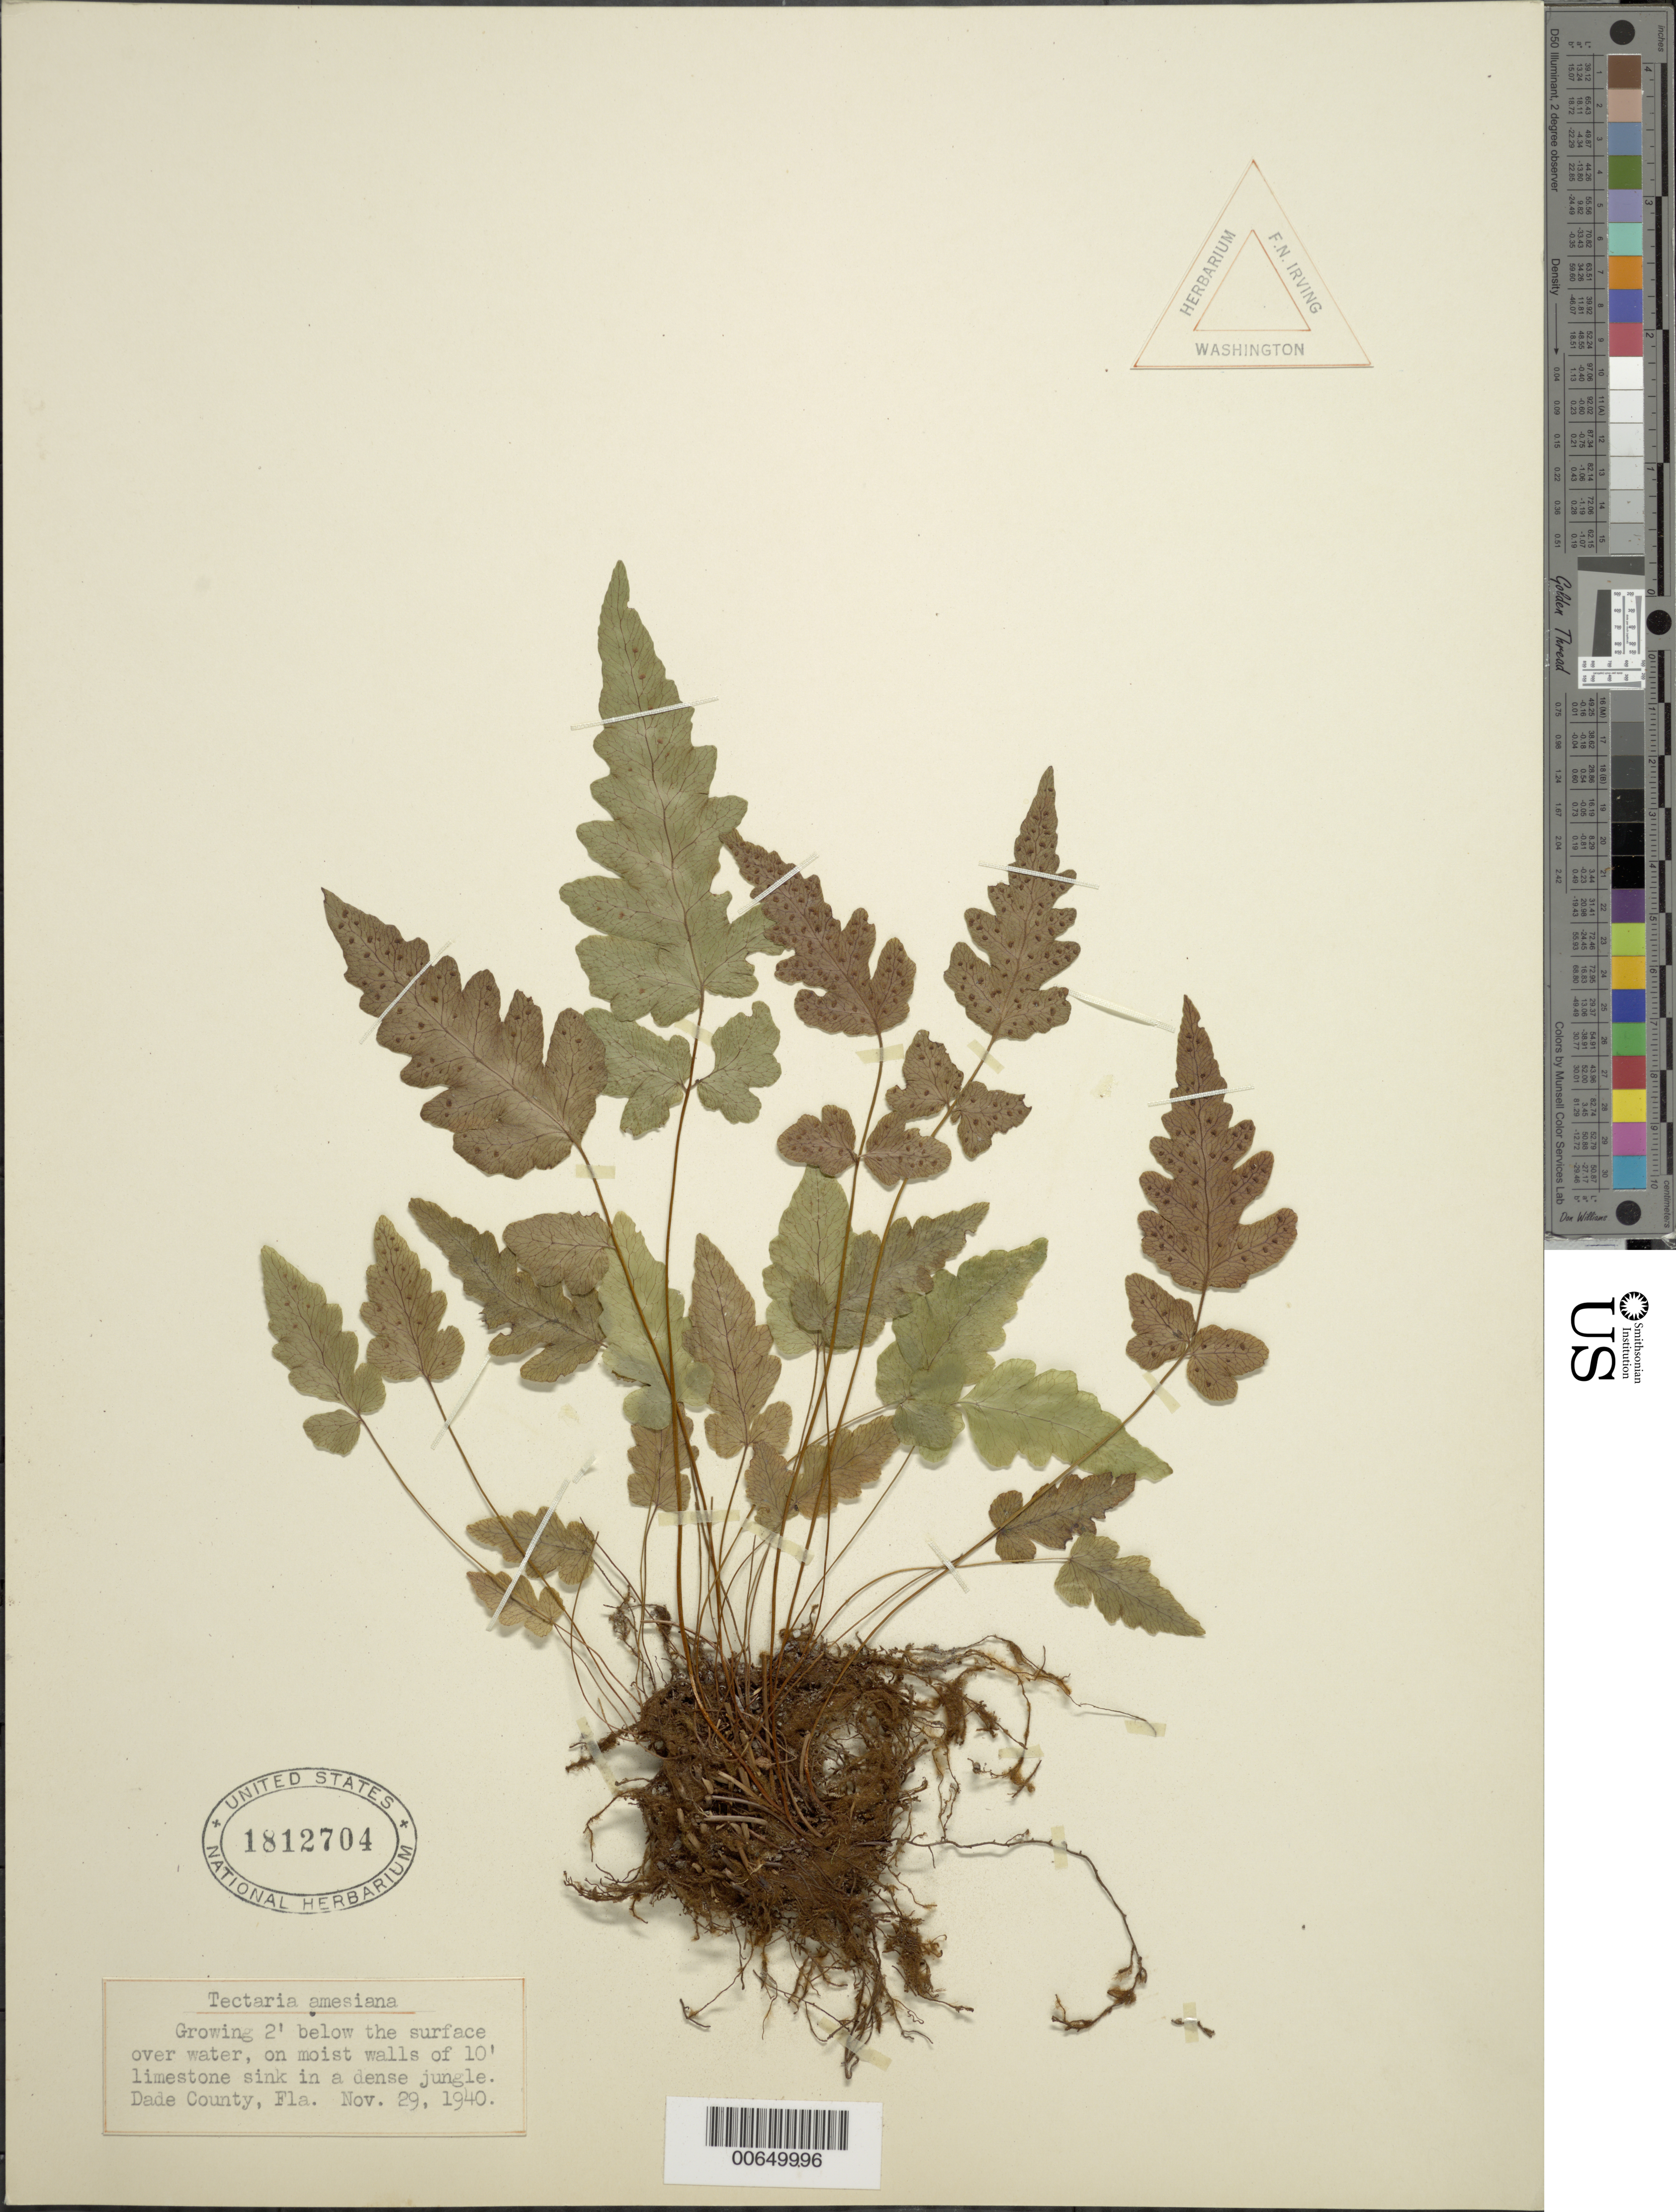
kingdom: Plantae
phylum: Tracheophyta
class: Polypodiopsida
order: Polypodiales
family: Tectariaceae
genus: Tectaria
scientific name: Tectaria amesiana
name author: A.A. Eaton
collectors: ex herb. F.N. Irving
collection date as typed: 29 Nov 1940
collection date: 1940-11-29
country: United States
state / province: Florida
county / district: Dade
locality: Near Naranja.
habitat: Growing 2' below the surface on moist walls of 10' limestone sink in a dense jungle.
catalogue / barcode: US 1812704